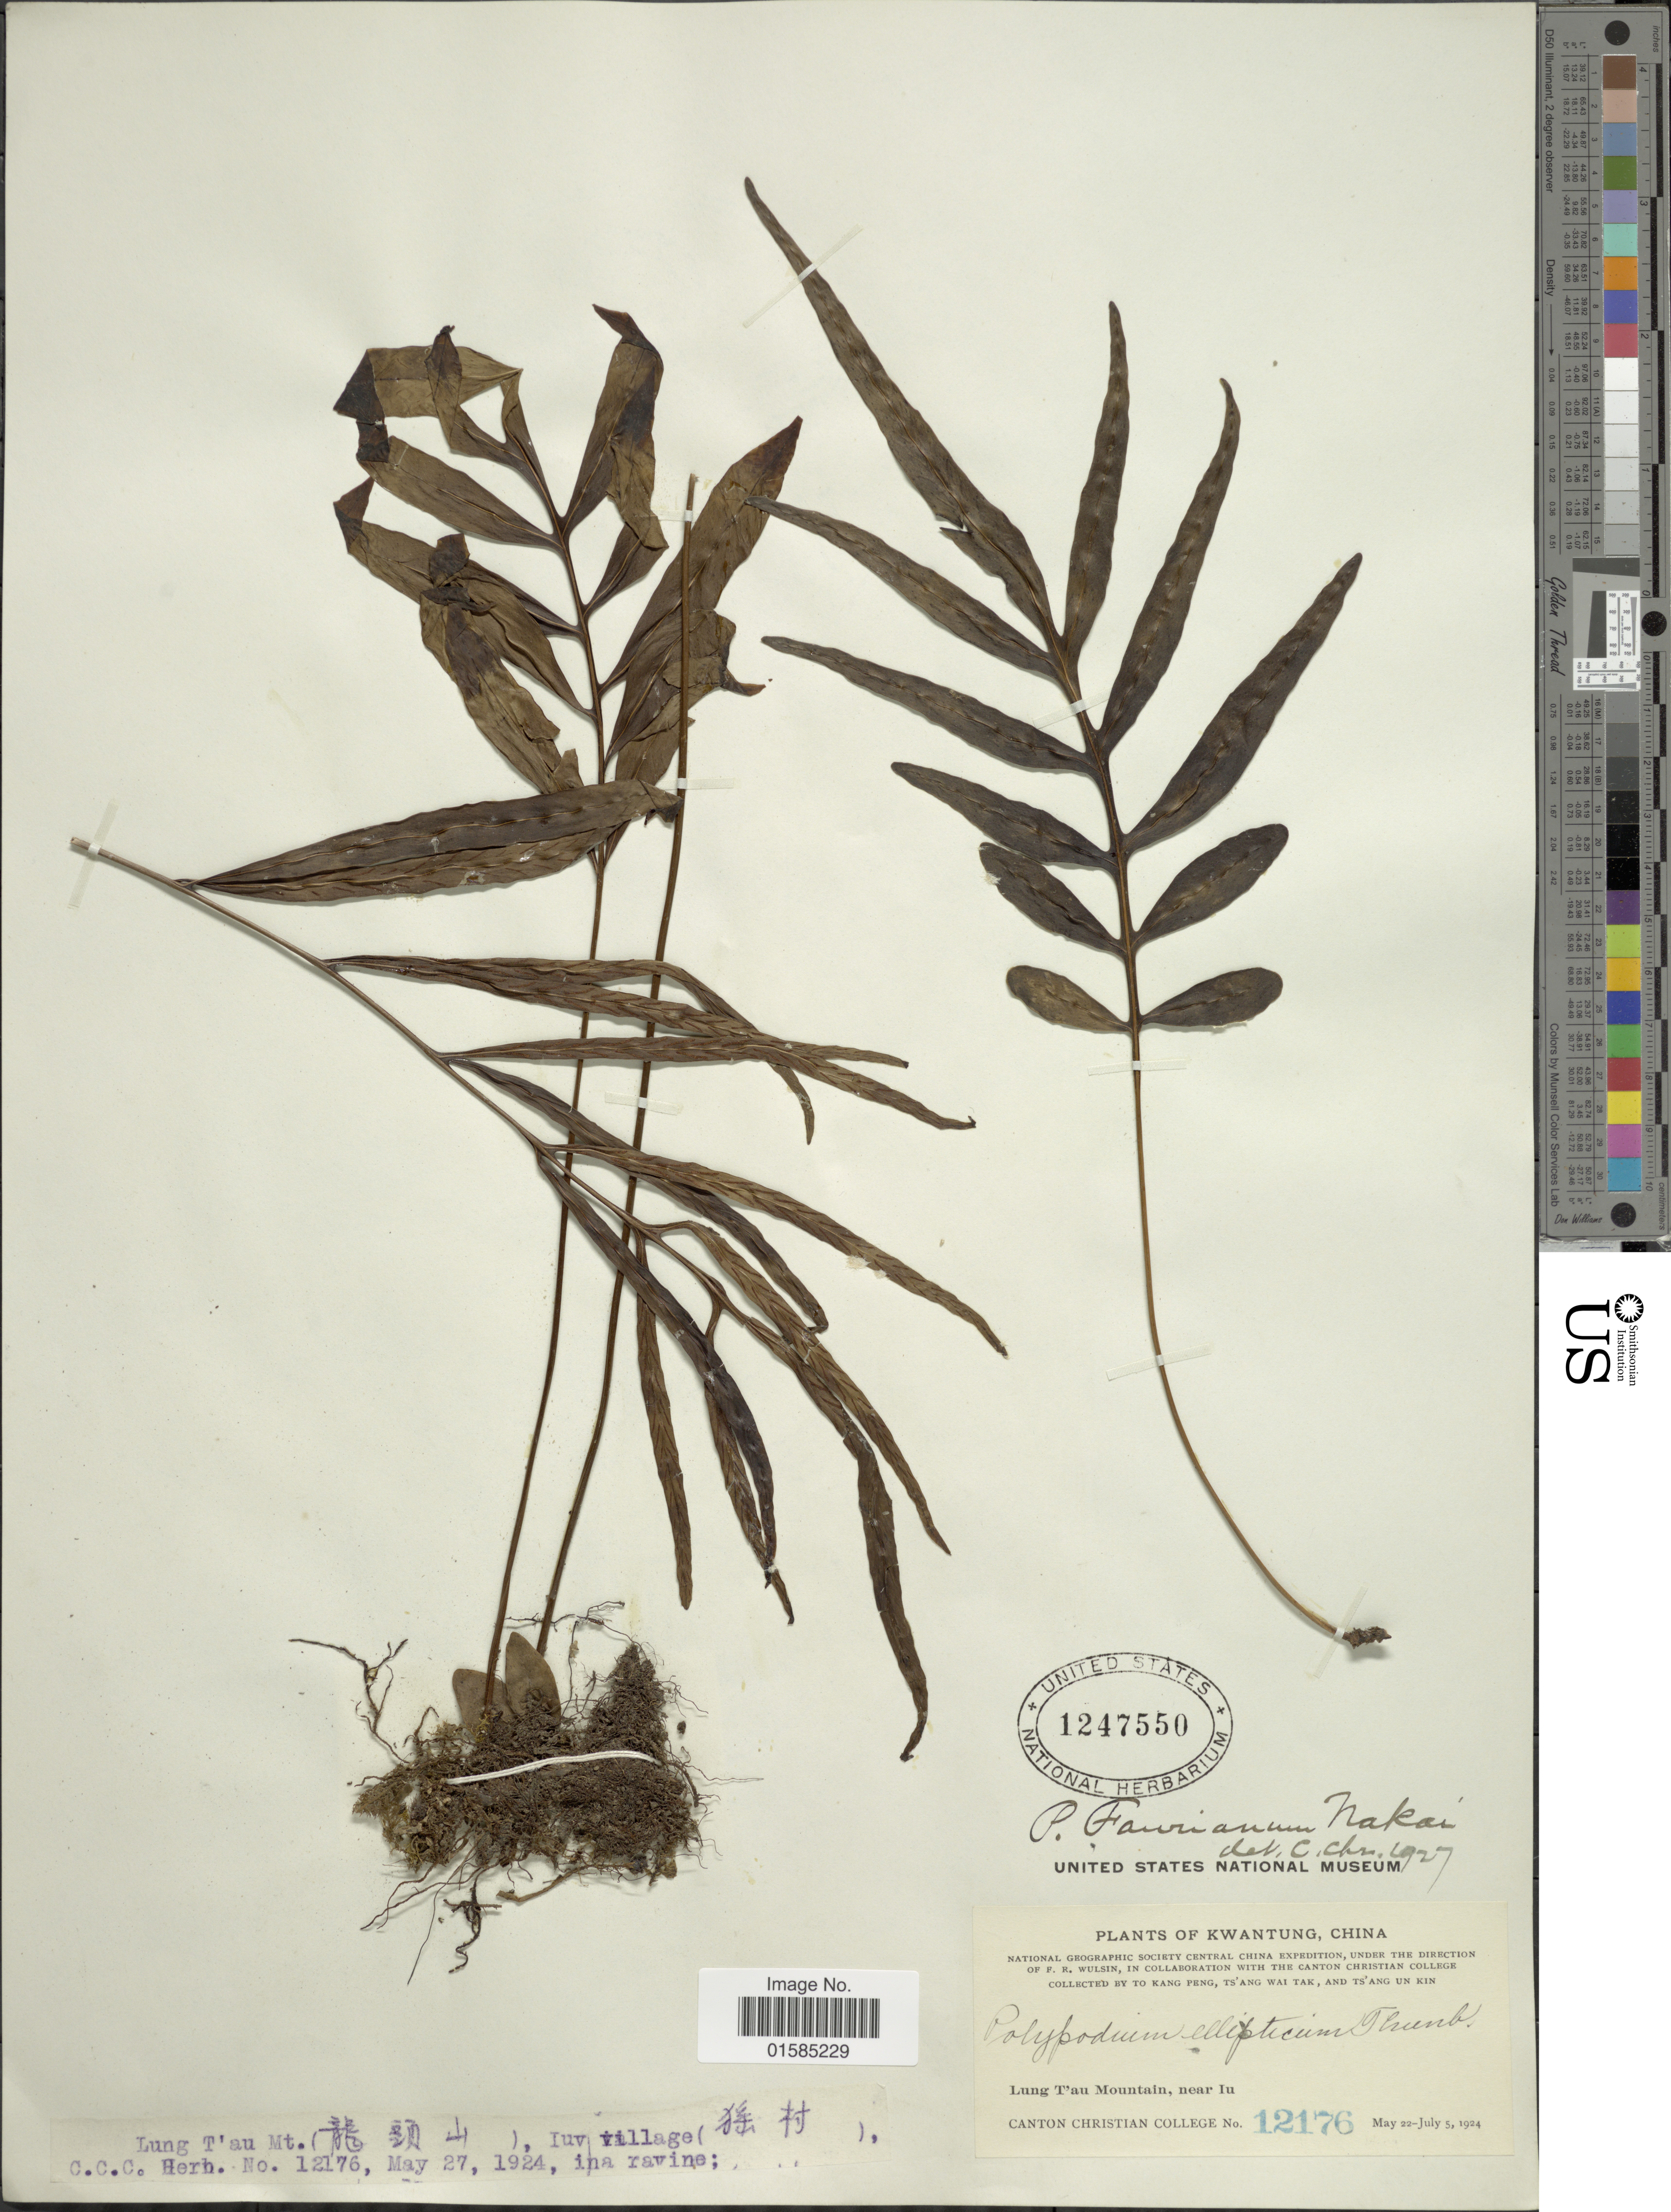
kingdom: Plantae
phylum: Tracheophyta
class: Polypodiopsida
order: Polypodiales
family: Polypodiaceae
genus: Leptochilus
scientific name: Leptochilus ellipticus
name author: (Thunb.) Noot.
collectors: K. Peng, W. T. Tsang & U. K. Tsang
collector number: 12176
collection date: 1924-05-22/1924-07-05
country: China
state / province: Guangdong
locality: Kwangtung, China, National Geographic Society Centtral China Expedition, Lung T'au Mountain, near Iu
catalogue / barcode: US 1247550